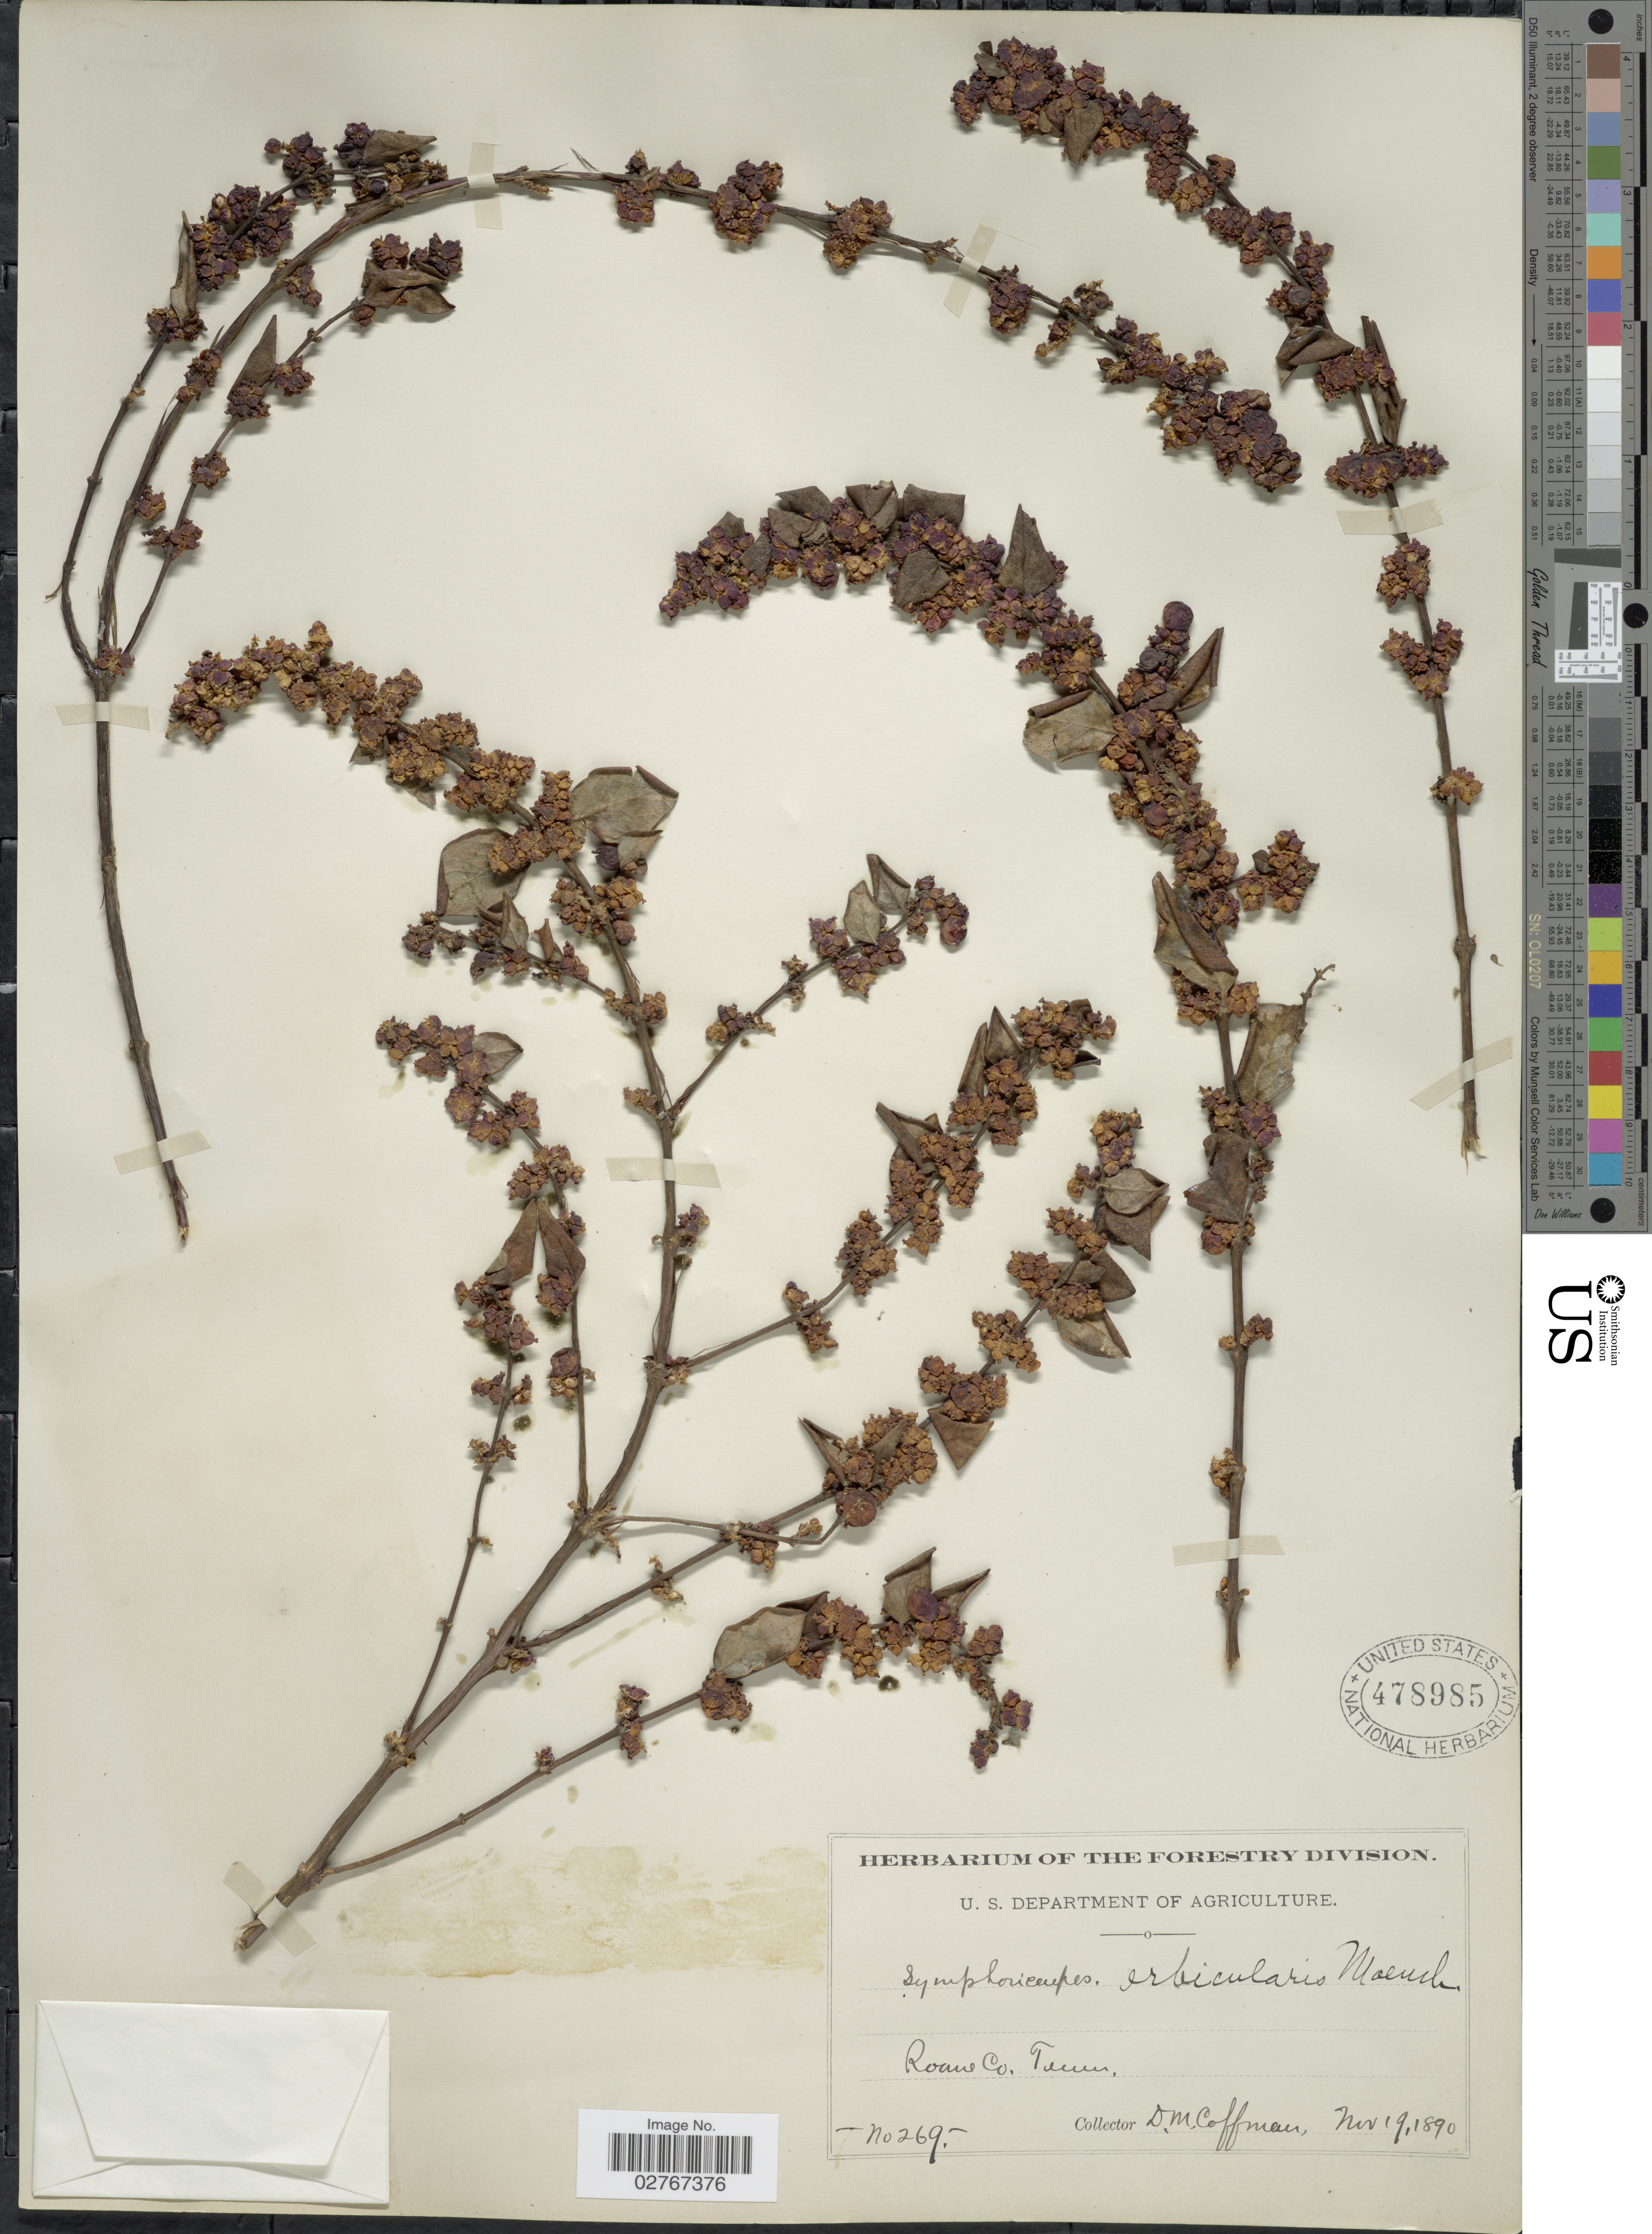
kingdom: Plantae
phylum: Tracheophyta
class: Magnoliopsida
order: Dipsacales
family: Caprifoliaceae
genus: Symphoricarpos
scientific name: Symphoricarpos orbiculatus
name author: Moench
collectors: D. M. Coffman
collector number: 269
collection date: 1890-11-19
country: United States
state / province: Tennessee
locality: Roane Co.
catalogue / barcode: US 478985